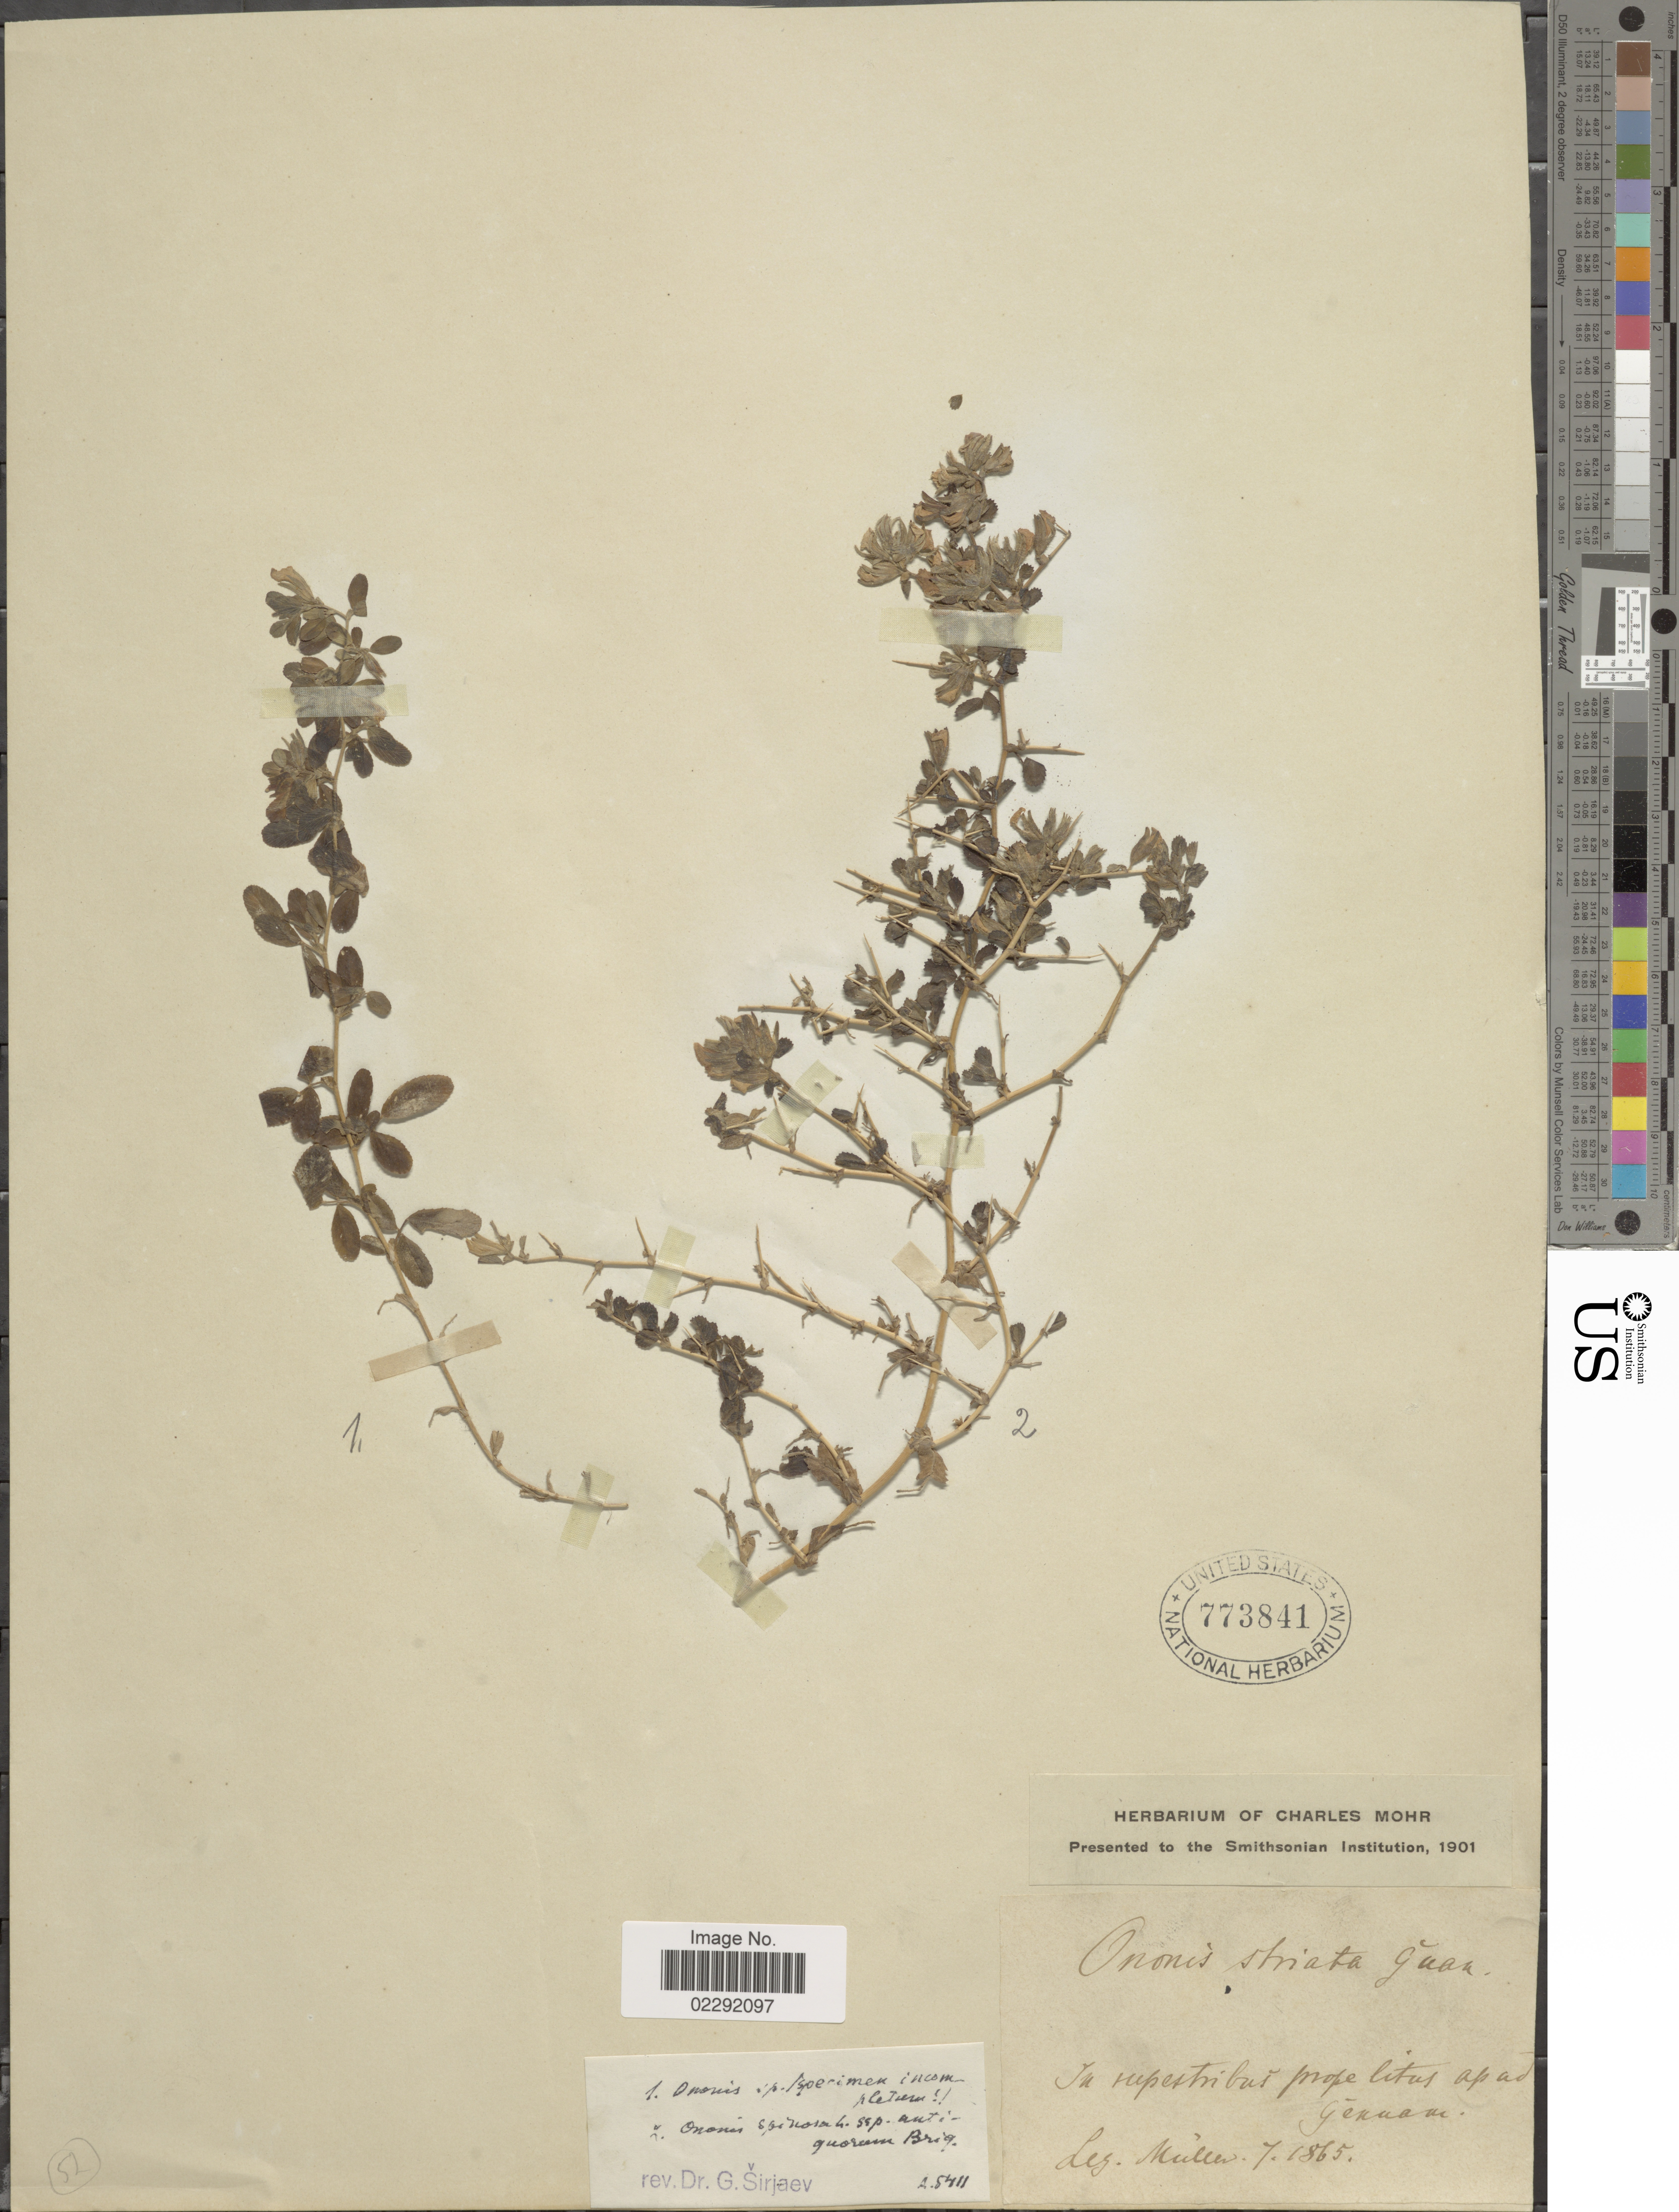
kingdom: Plantae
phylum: Tracheophyta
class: Magnoliopsida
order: Fabales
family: Fabaceae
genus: Ononis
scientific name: Ononis spinosa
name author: L.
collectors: -- Müller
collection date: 1865-07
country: Italy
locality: In rupestribus prope litus apud Genuam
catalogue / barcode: US 773841